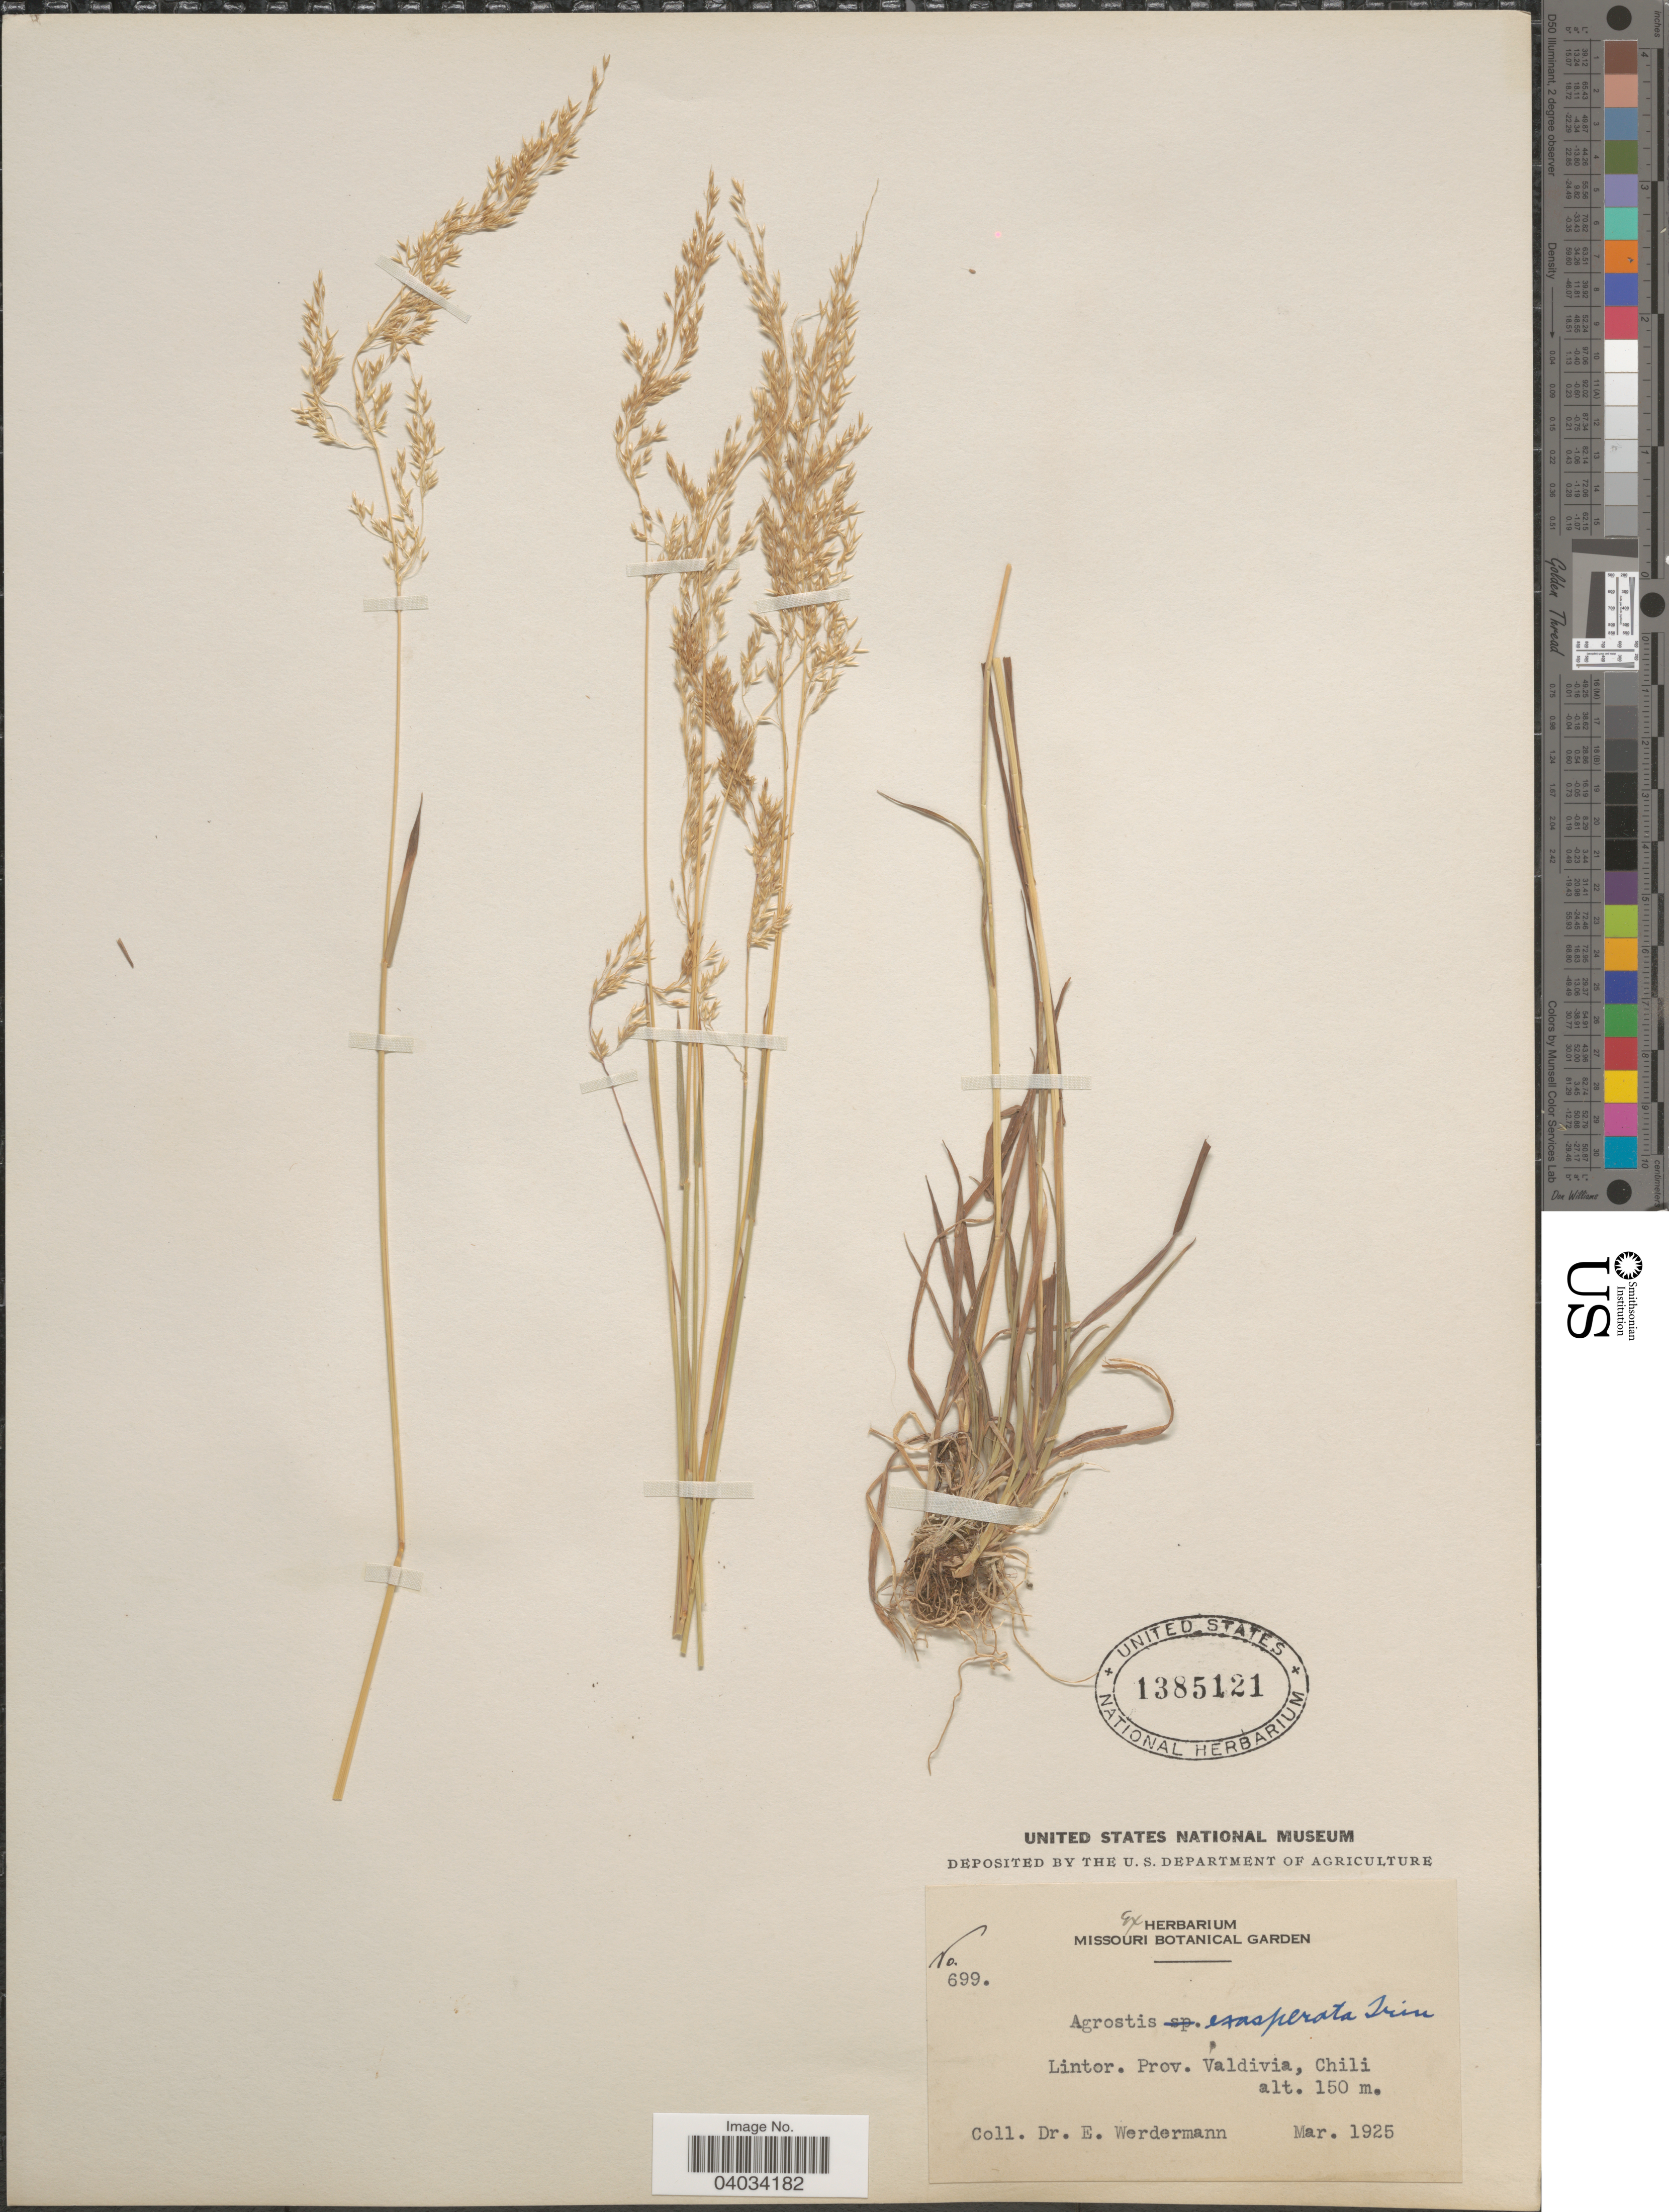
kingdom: Plantae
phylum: Tracheophyta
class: Liliopsida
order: Poales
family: Poaceae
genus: Polypogon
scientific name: Polypogon exasperatus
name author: (Trin.) Renvoize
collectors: E. Werdermann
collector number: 699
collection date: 1925-03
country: Chile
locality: Lintor. Prov. Valdivia.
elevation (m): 150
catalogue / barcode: US 1385121